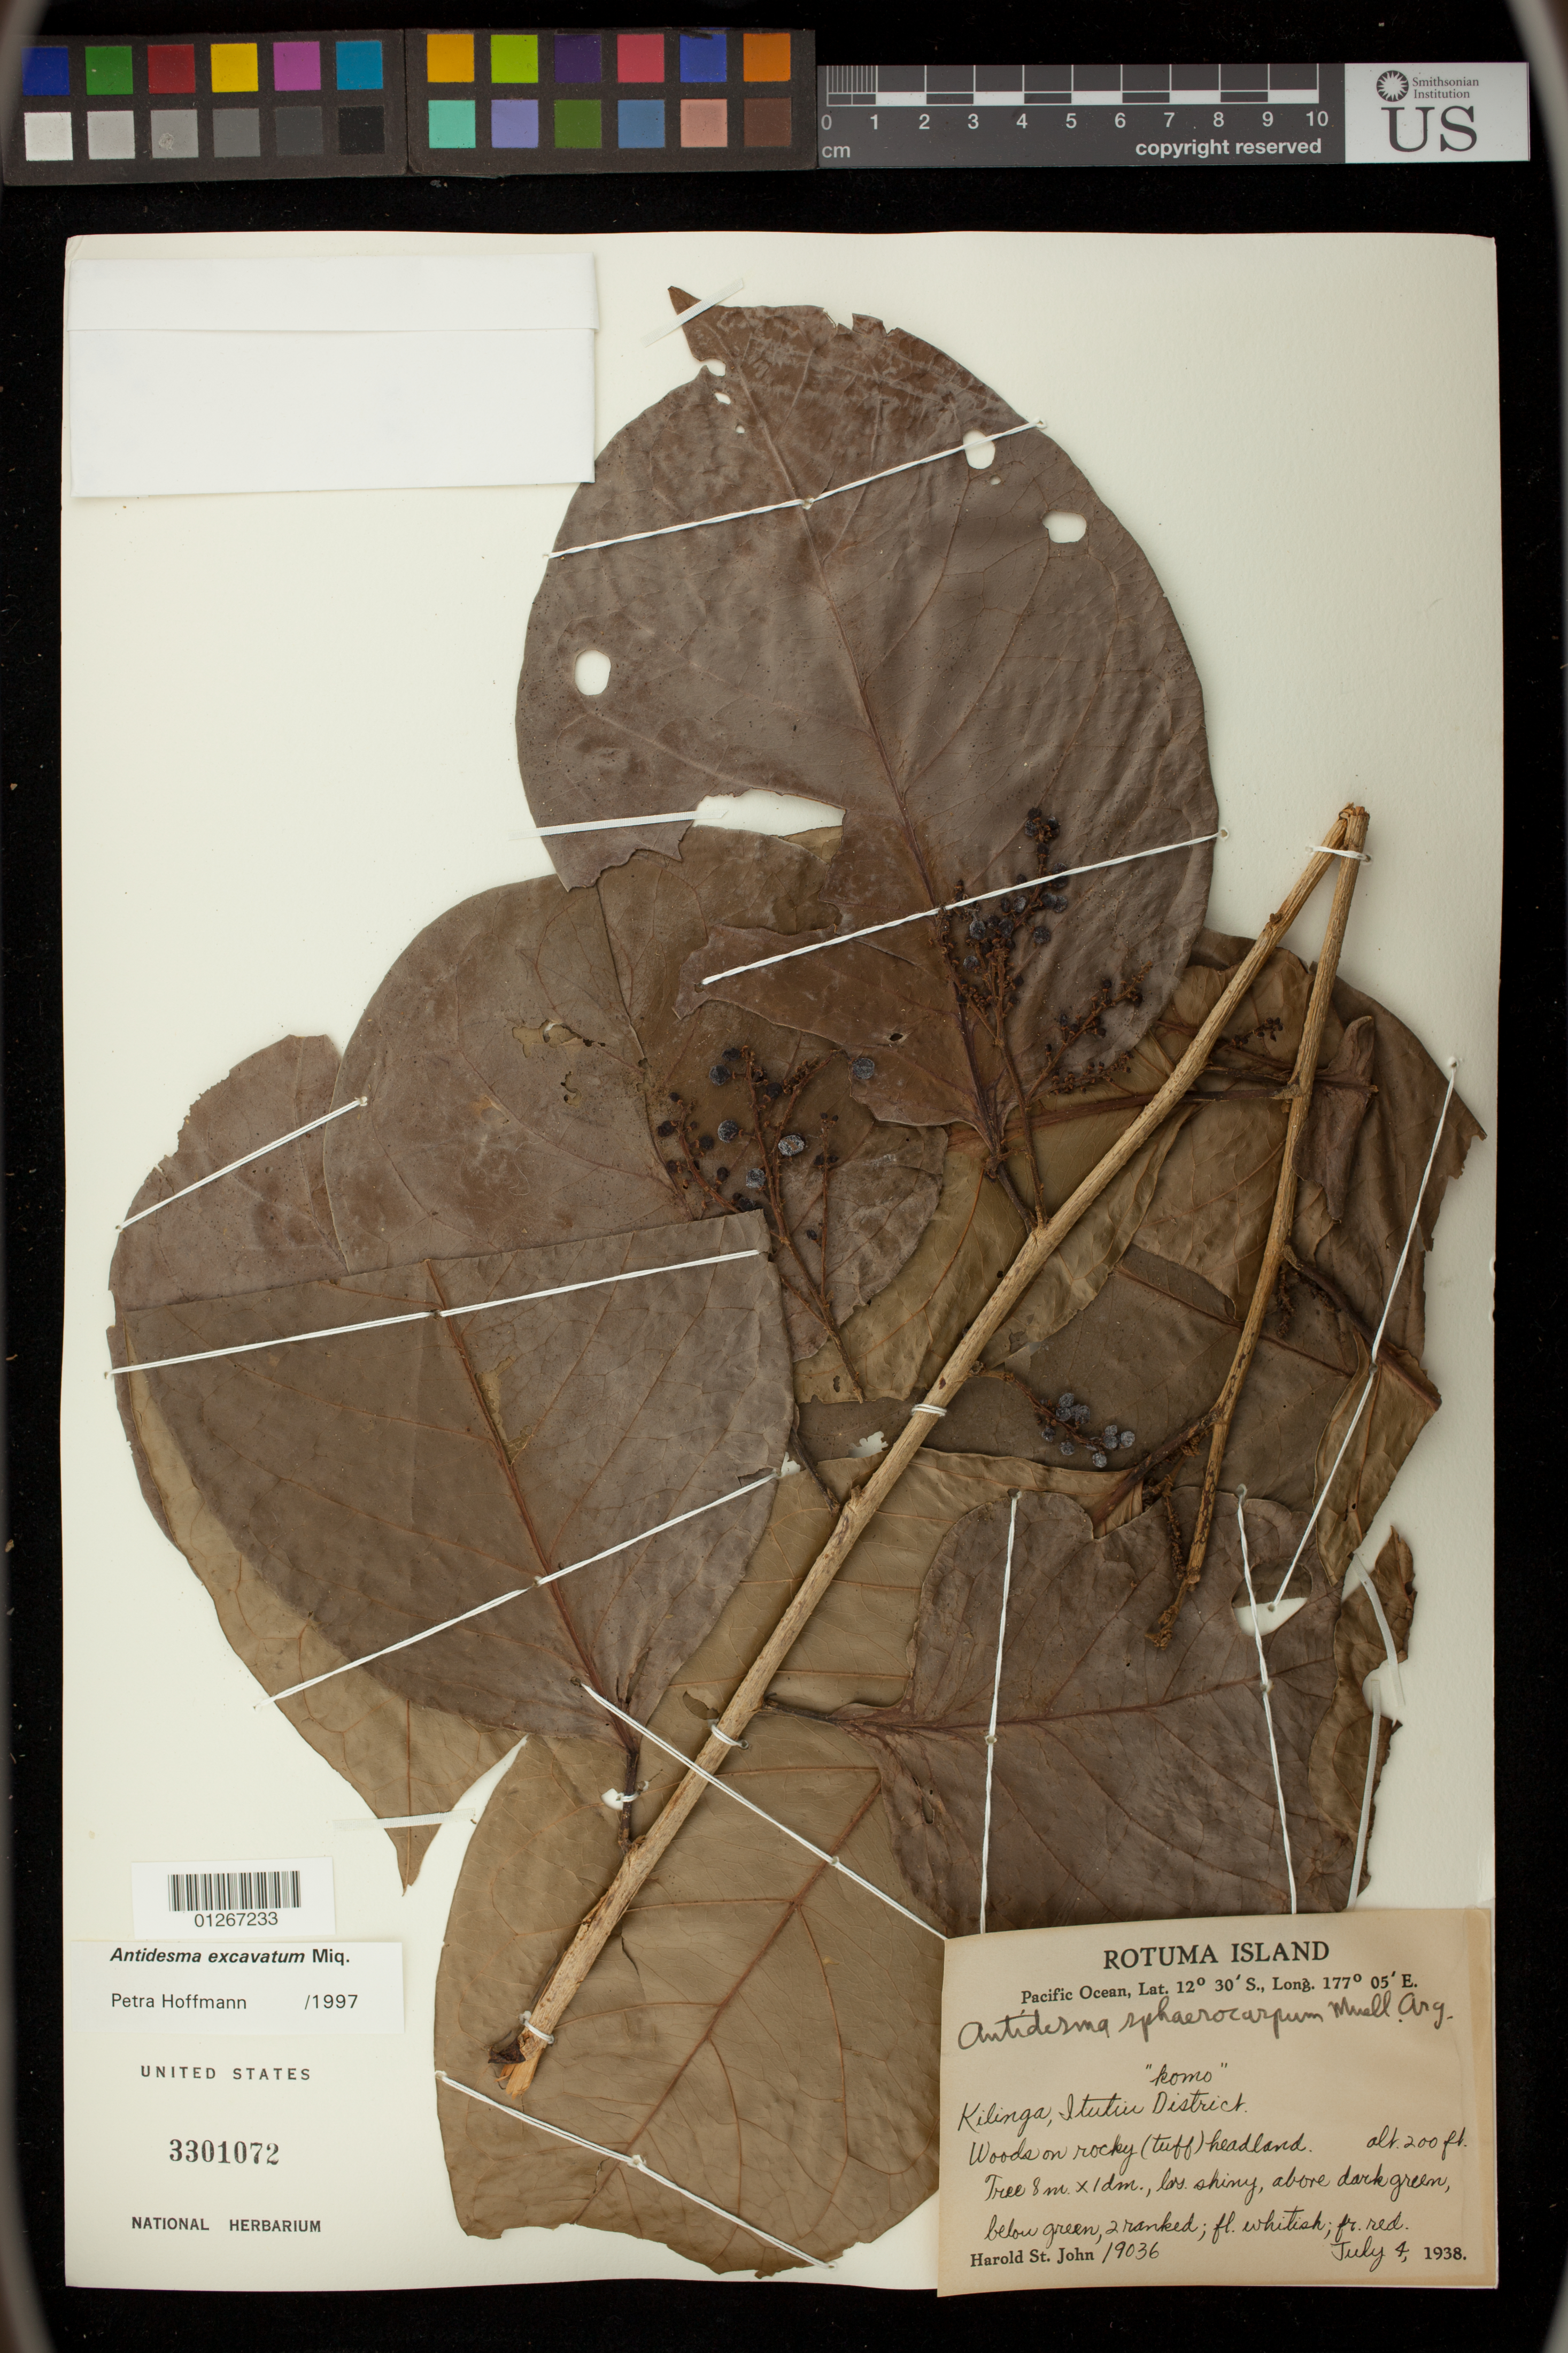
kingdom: Plantae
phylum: Tracheophyta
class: Magnoliopsida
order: Malpighiales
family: Phyllanthaceae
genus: Antidesma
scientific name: Antidesma excavatum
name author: Miq.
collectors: H. St. John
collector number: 19036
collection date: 1938-07-04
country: Fiji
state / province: Rotuma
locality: Rotuma Island.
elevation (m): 61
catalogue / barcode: US 3301072